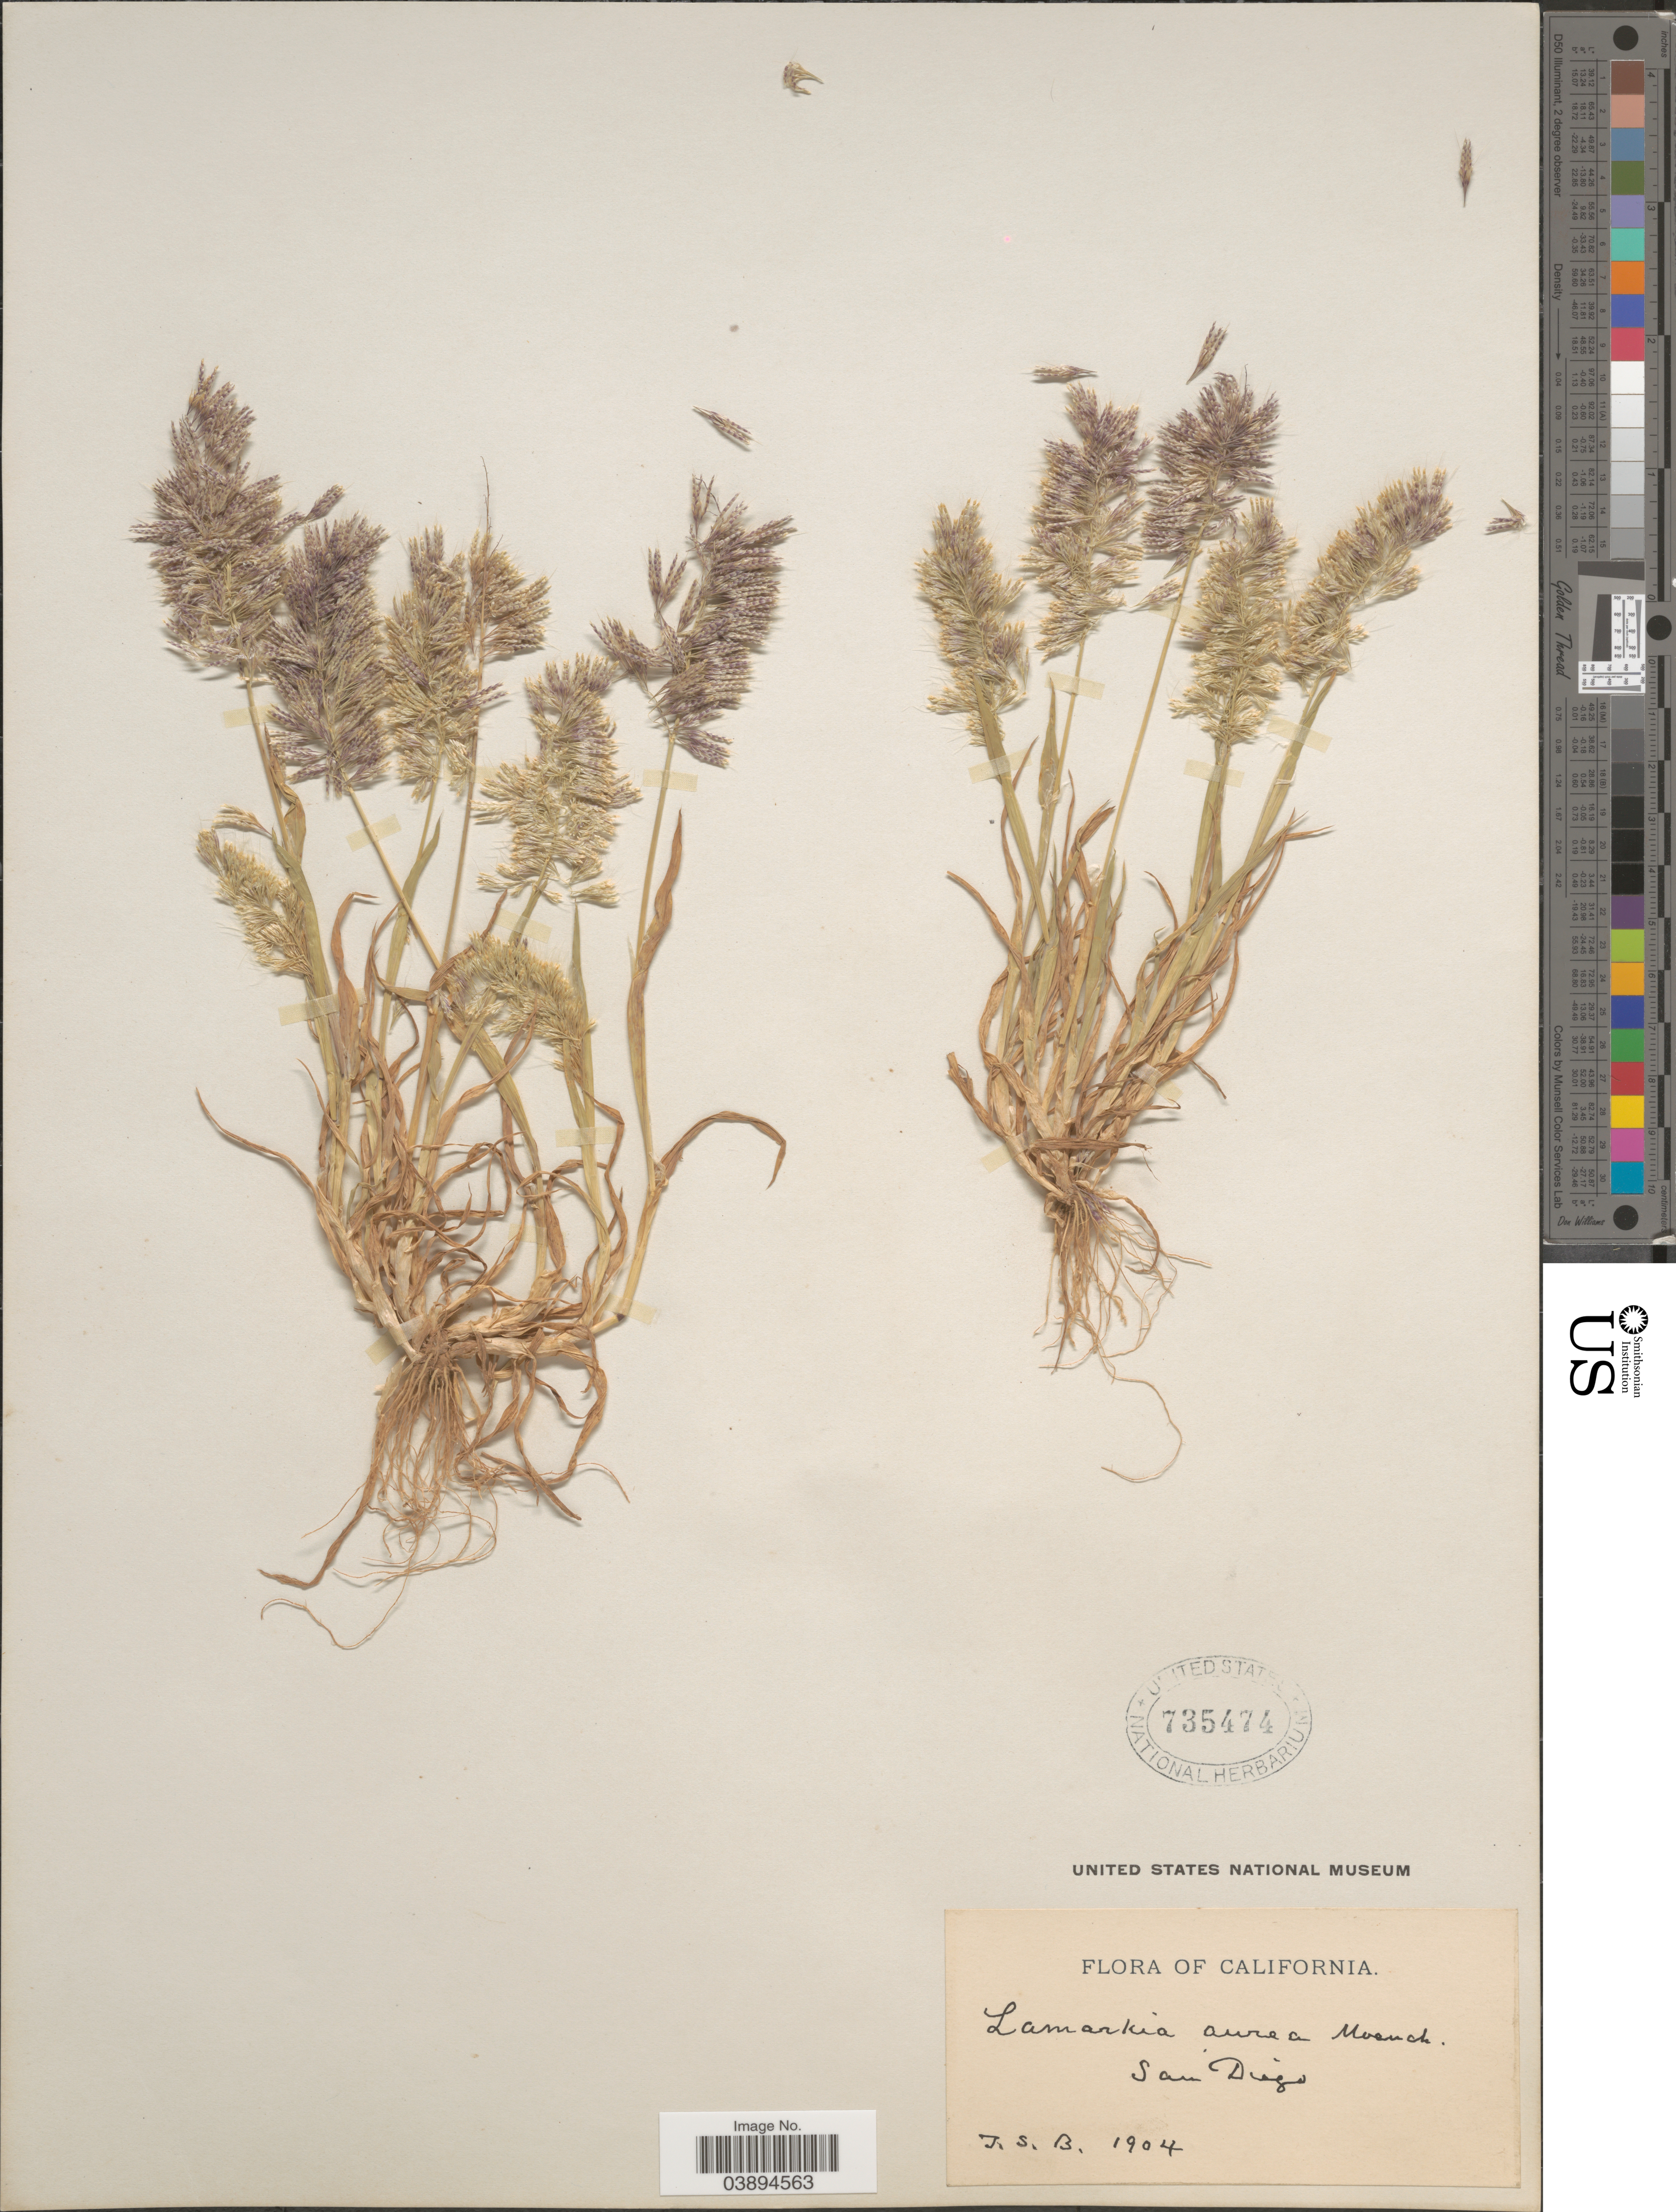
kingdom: Plantae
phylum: Tracheophyta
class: Liliopsida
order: Poales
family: Poaceae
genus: Lamarckia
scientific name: Lamarckia aurea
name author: (L.) Moench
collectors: J. S. B.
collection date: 1904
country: United States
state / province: California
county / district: San Diego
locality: San Diego.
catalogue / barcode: US 735474